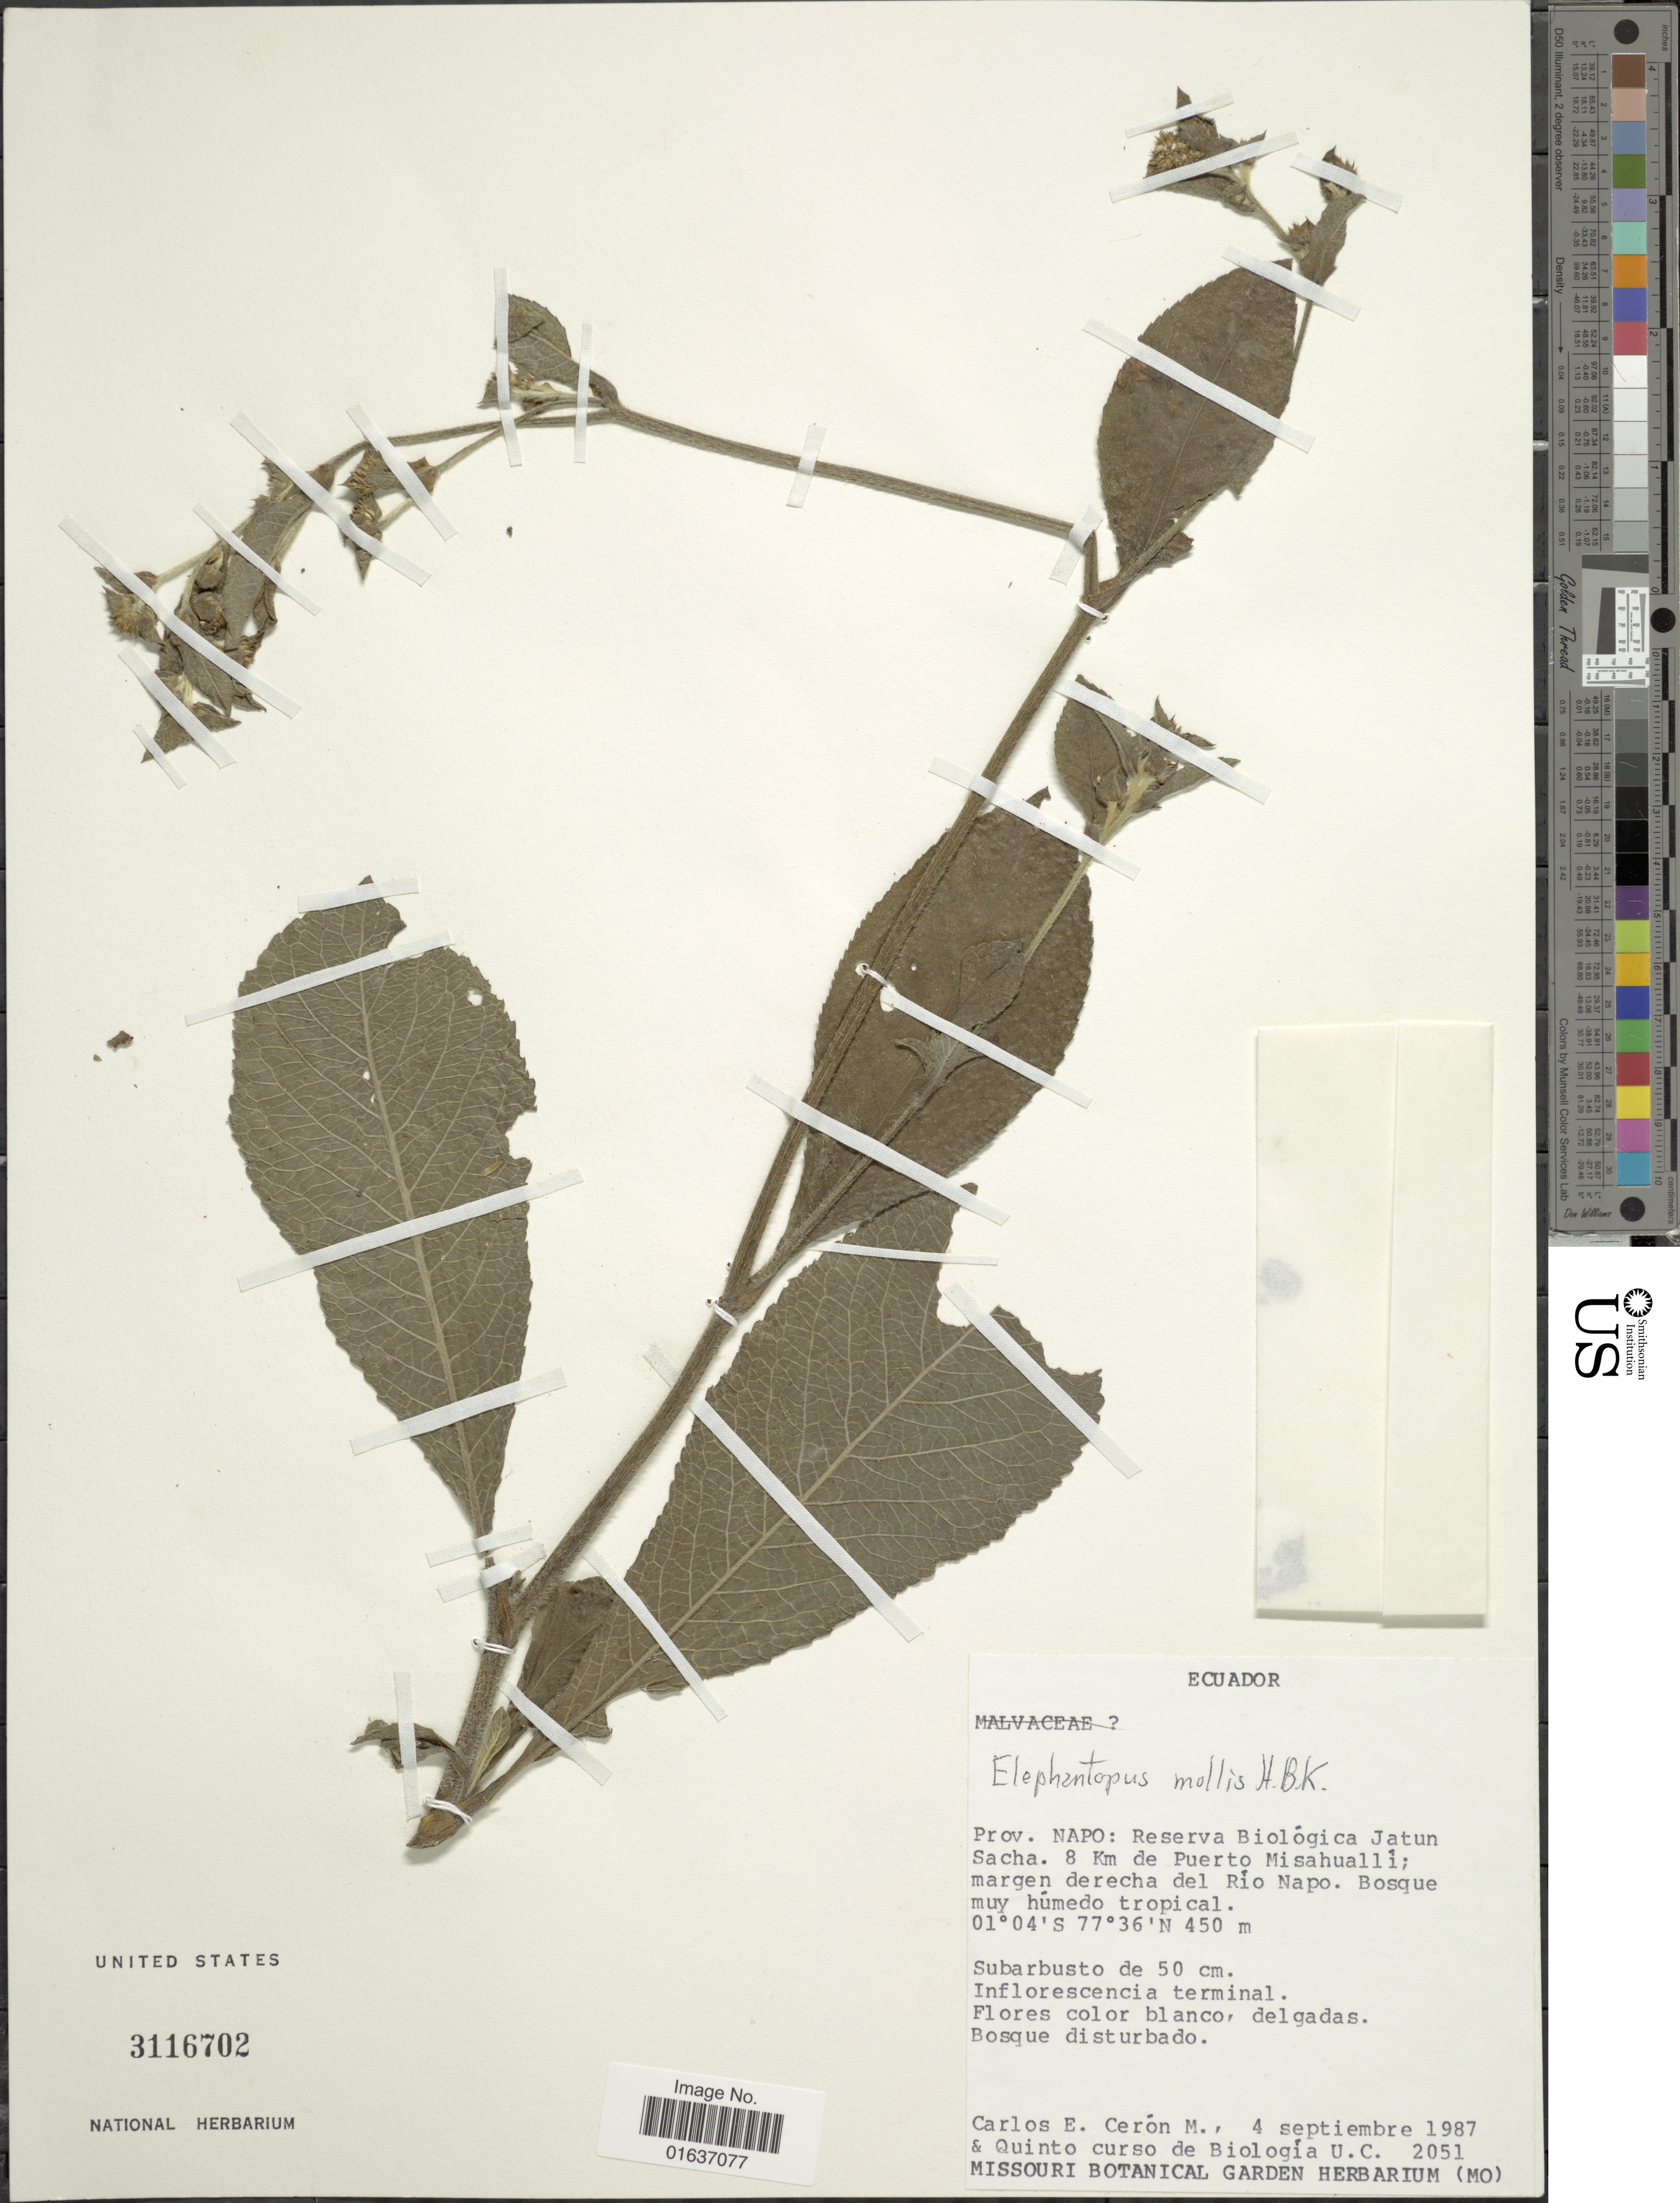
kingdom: Plantae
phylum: Tracheophyta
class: Magnoliopsida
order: Asterales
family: Asteraceae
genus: Elephantopus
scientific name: Elephantopus mollis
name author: Kunth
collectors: C. E. Cerón M. & Quinto Curso de Biología U.C.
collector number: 2051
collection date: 1987-09-04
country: Ecuador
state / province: Napo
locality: Reserva Biológica Jatun Sacha, 8 km de Puerto Misahuallí; margen derecha del Río Napo, Bosque muy húmedo tropical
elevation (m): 450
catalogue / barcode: US 3116702